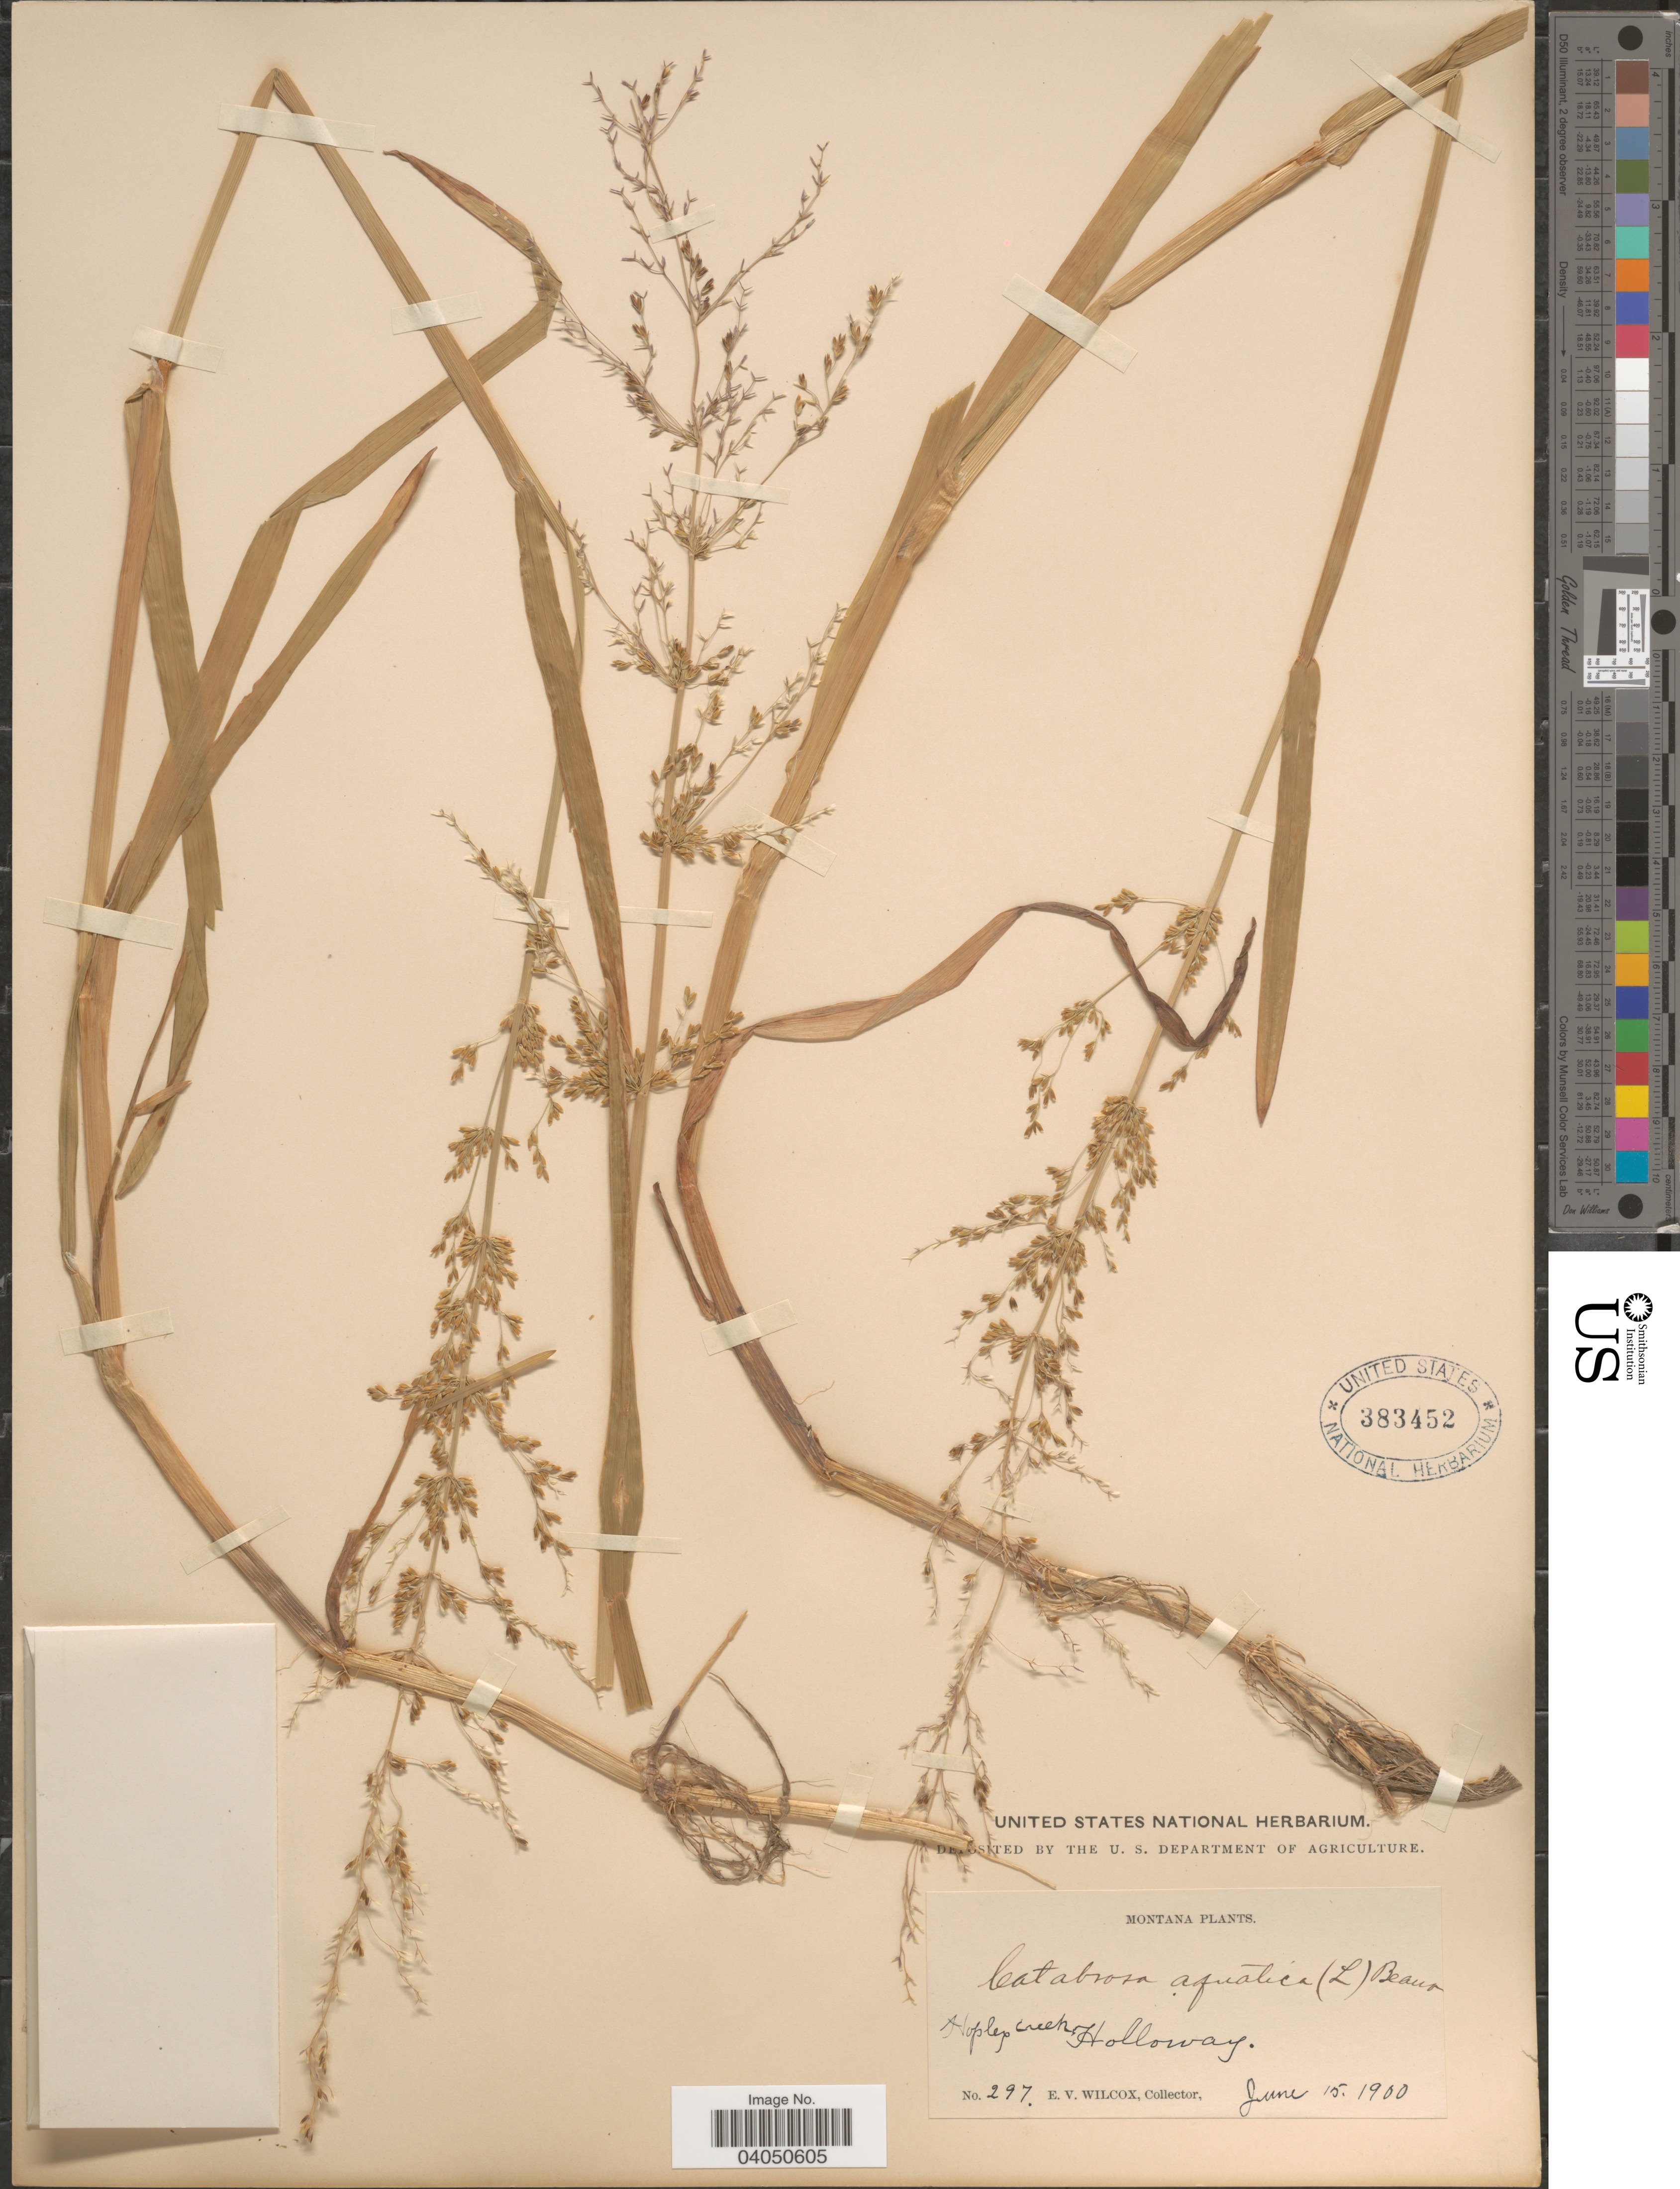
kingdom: Plantae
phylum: Tracheophyta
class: Liliopsida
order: Poales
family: Poaceae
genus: Catabrosa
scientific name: Catabrosa aquatica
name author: (L.) P. Beauv.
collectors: E. V. Wilcox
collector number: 297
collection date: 1900-06-15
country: United States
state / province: Montana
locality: Hopley Creek, Holloway.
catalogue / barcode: US 383452